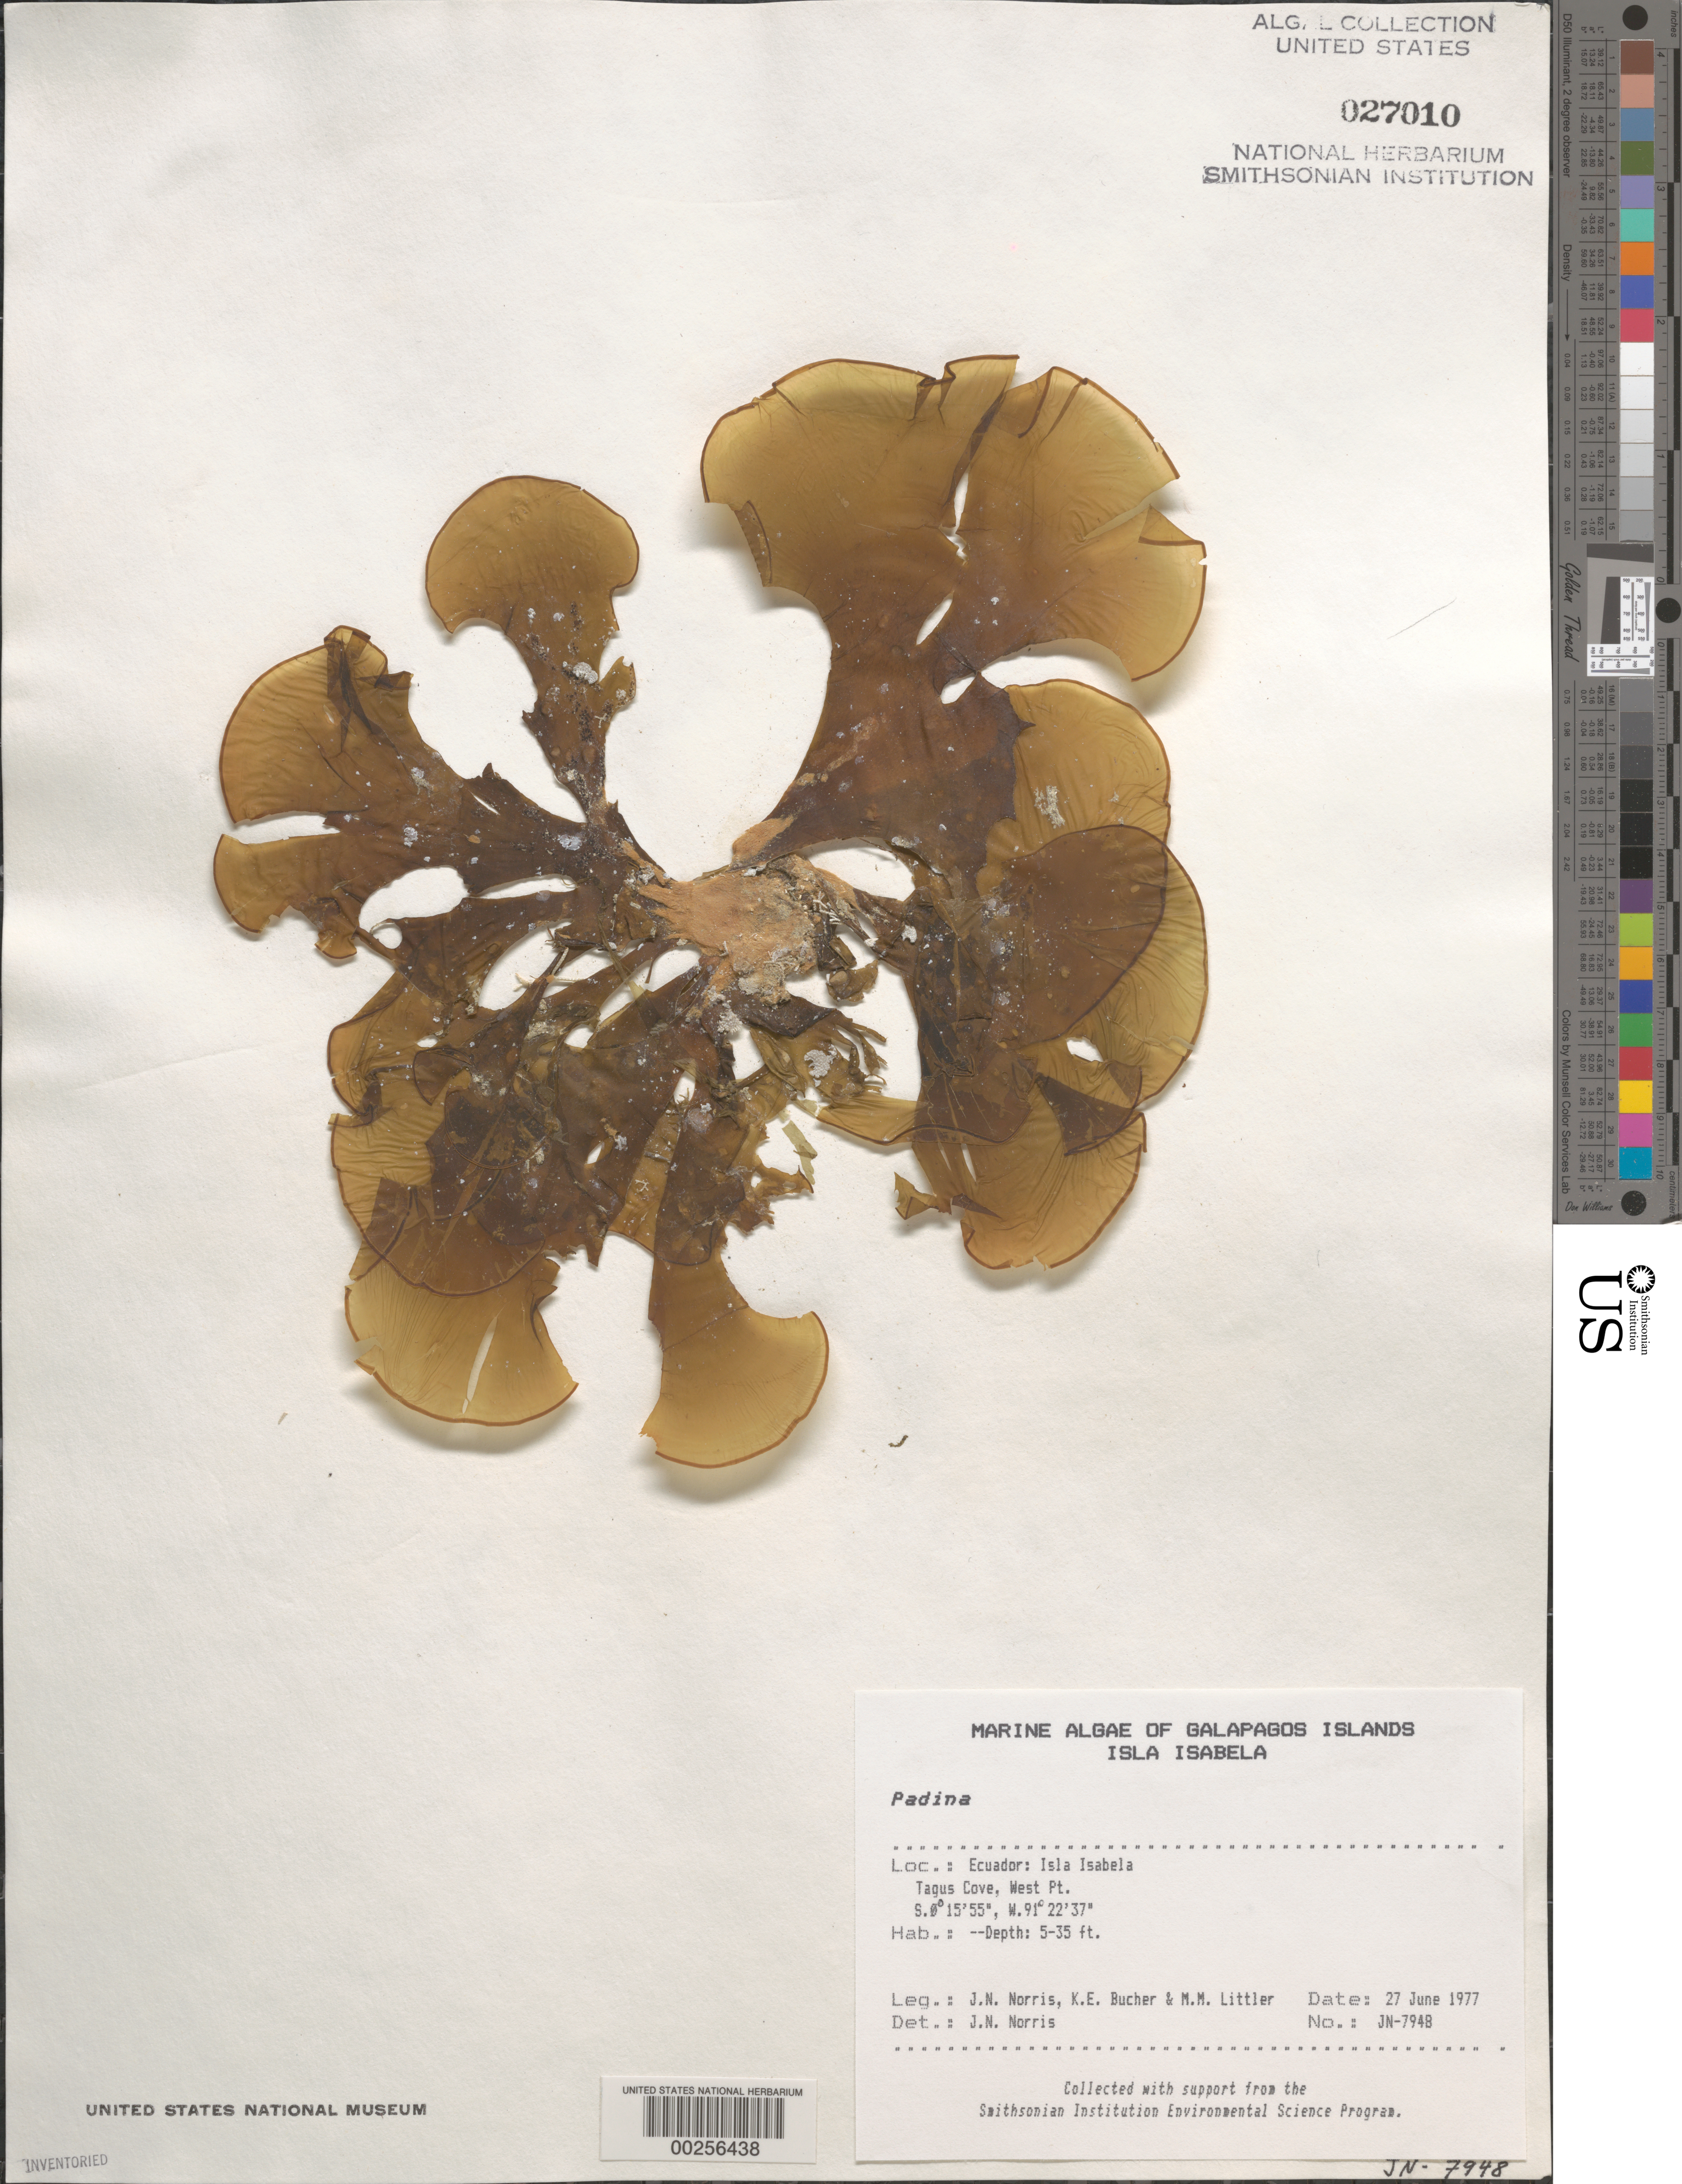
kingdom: Chromista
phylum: Ochrophyta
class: Phaeophyceae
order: Dictyotales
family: Dictyotaceae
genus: Padina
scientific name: Padina sp.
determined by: Norris, James N.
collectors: J. N. Norris, K. E. Bucher & M. M. Littler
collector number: JN-7948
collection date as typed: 27 Jun 1977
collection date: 1977-06-27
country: Ecuador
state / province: Colón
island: Isabela [Albemarle]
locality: Tagus Cove, West Point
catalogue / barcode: US 27010